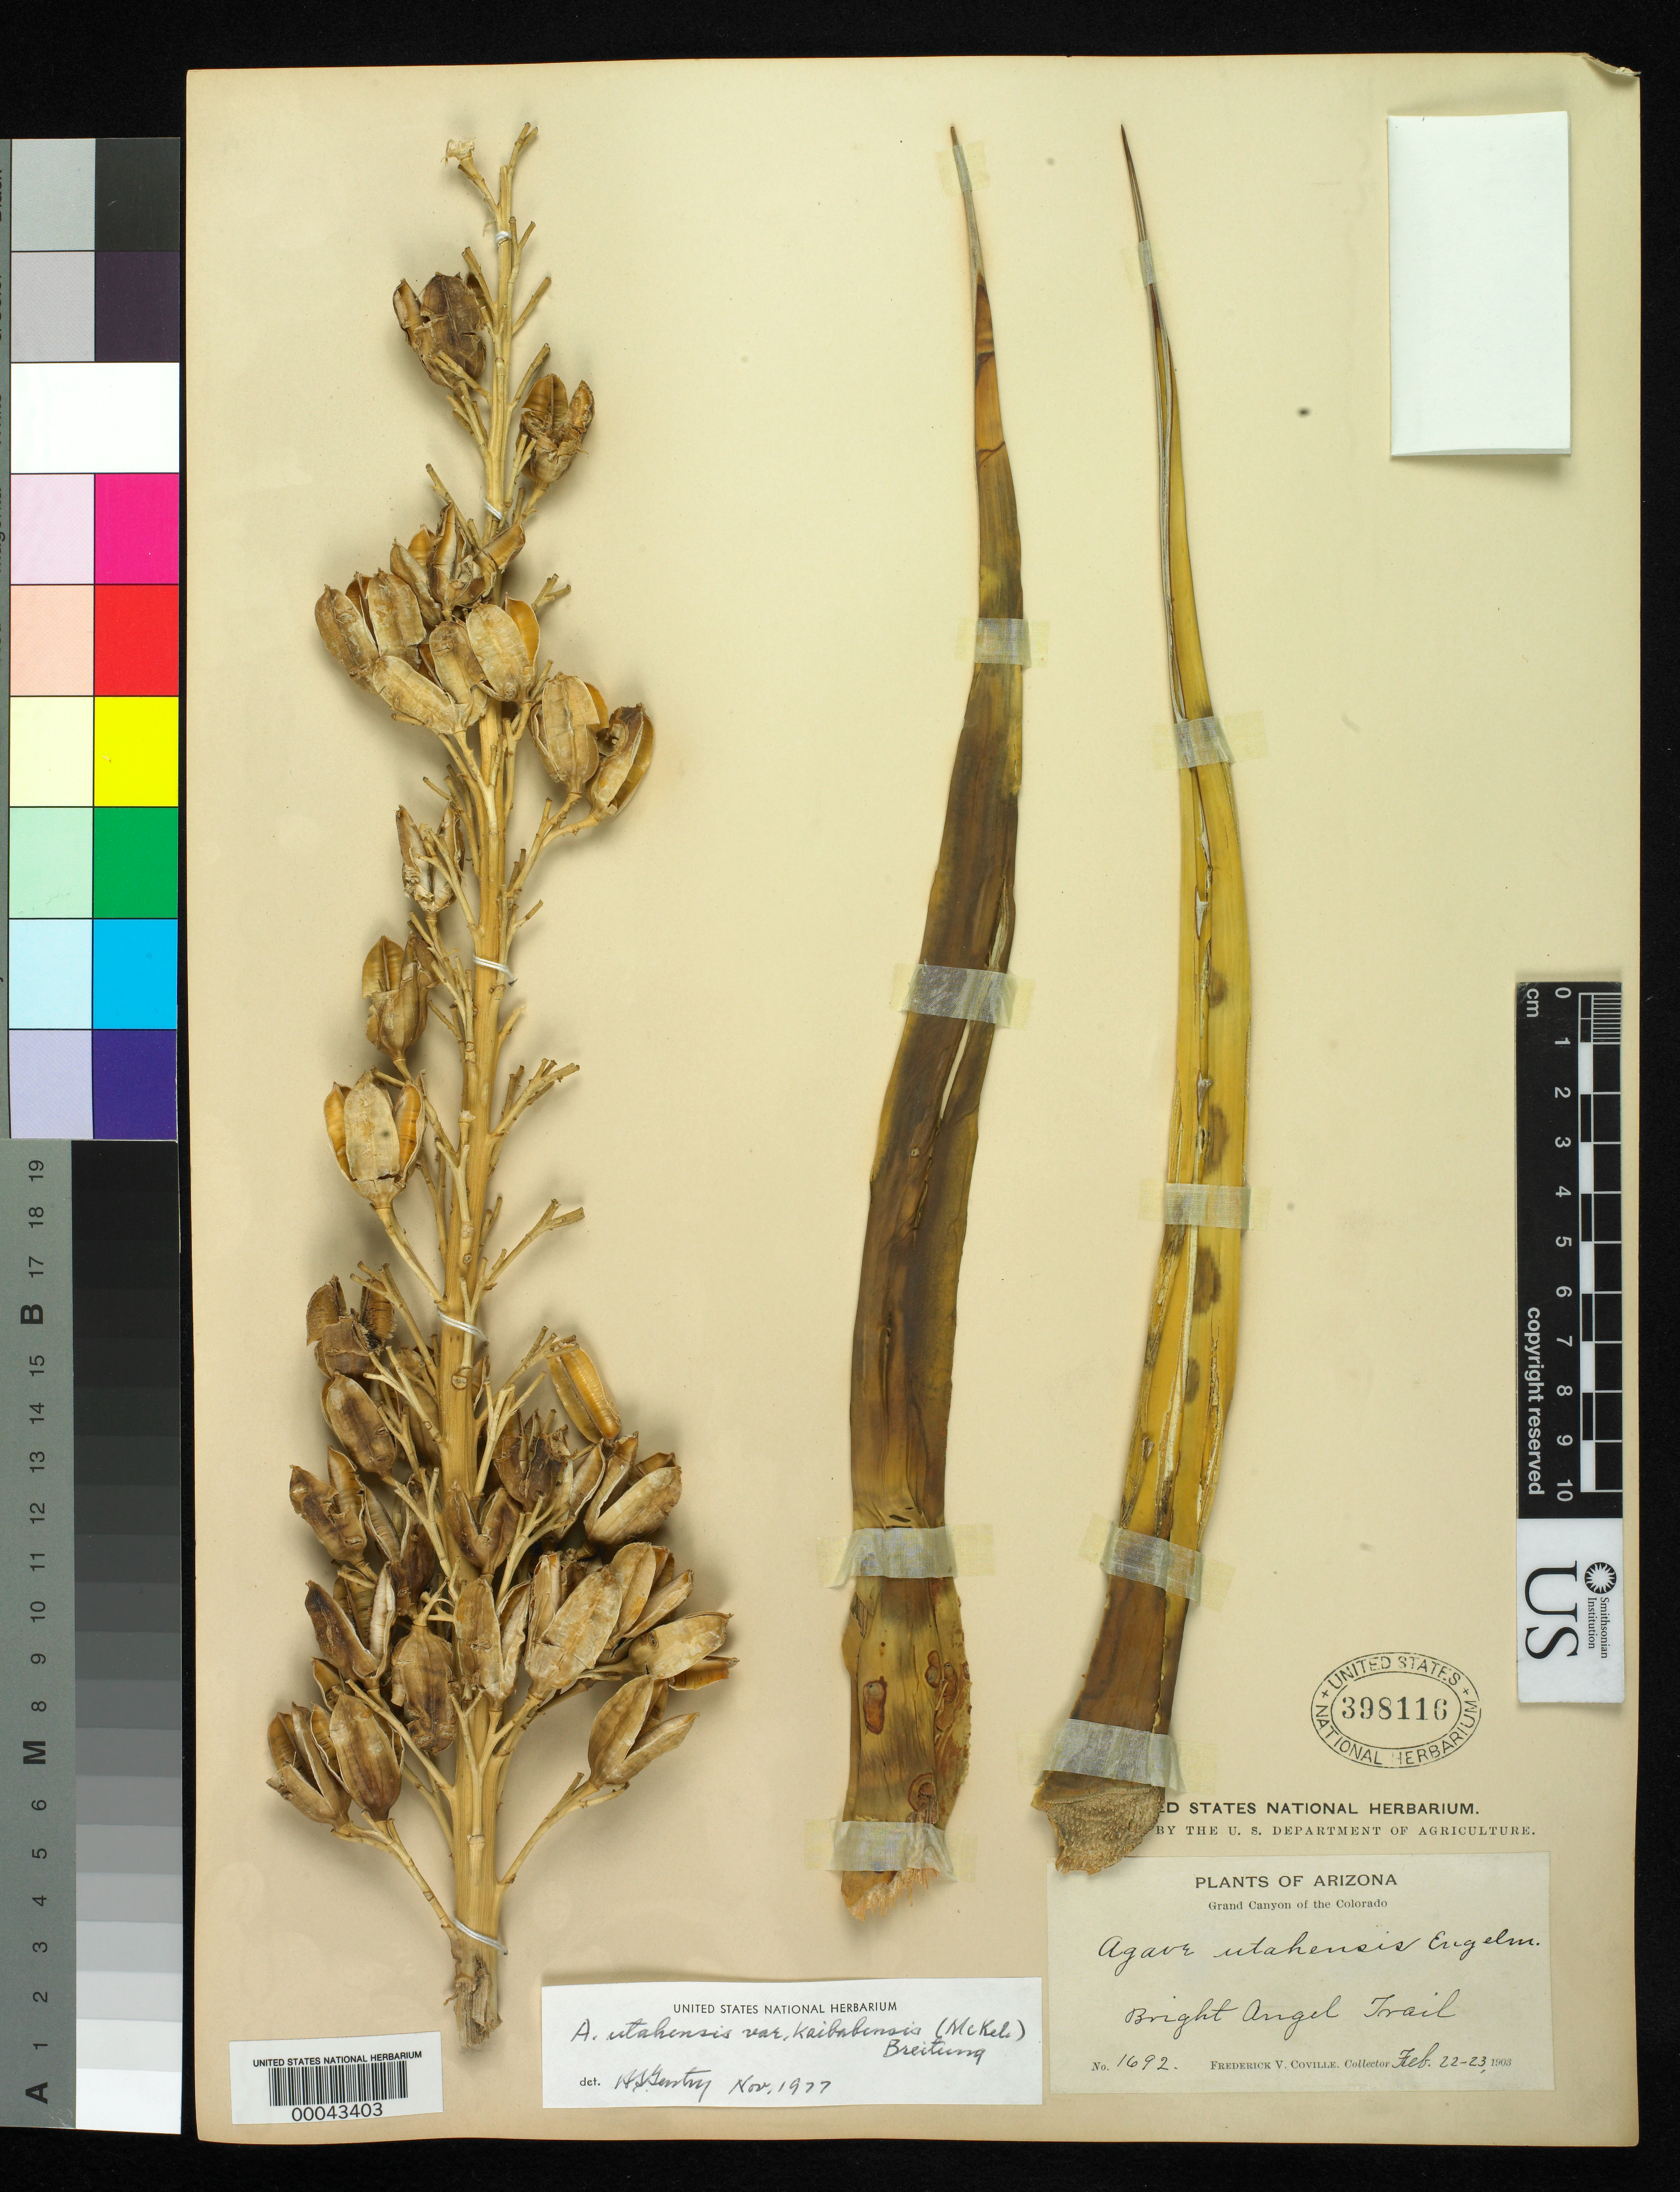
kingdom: Plantae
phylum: Tracheophyta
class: Liliopsida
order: Asparagales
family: Asparagaceae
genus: Agave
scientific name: Agave utahensis var. kaibabensis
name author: (McKelvey) Breitung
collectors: F. V. Coville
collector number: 1692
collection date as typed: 22 Feb 1903 to 23 Feb 1903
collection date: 1903-02-22/1903-02-23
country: United States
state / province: Arizona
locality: Grand canyon; bright angel trail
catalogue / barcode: US 398116